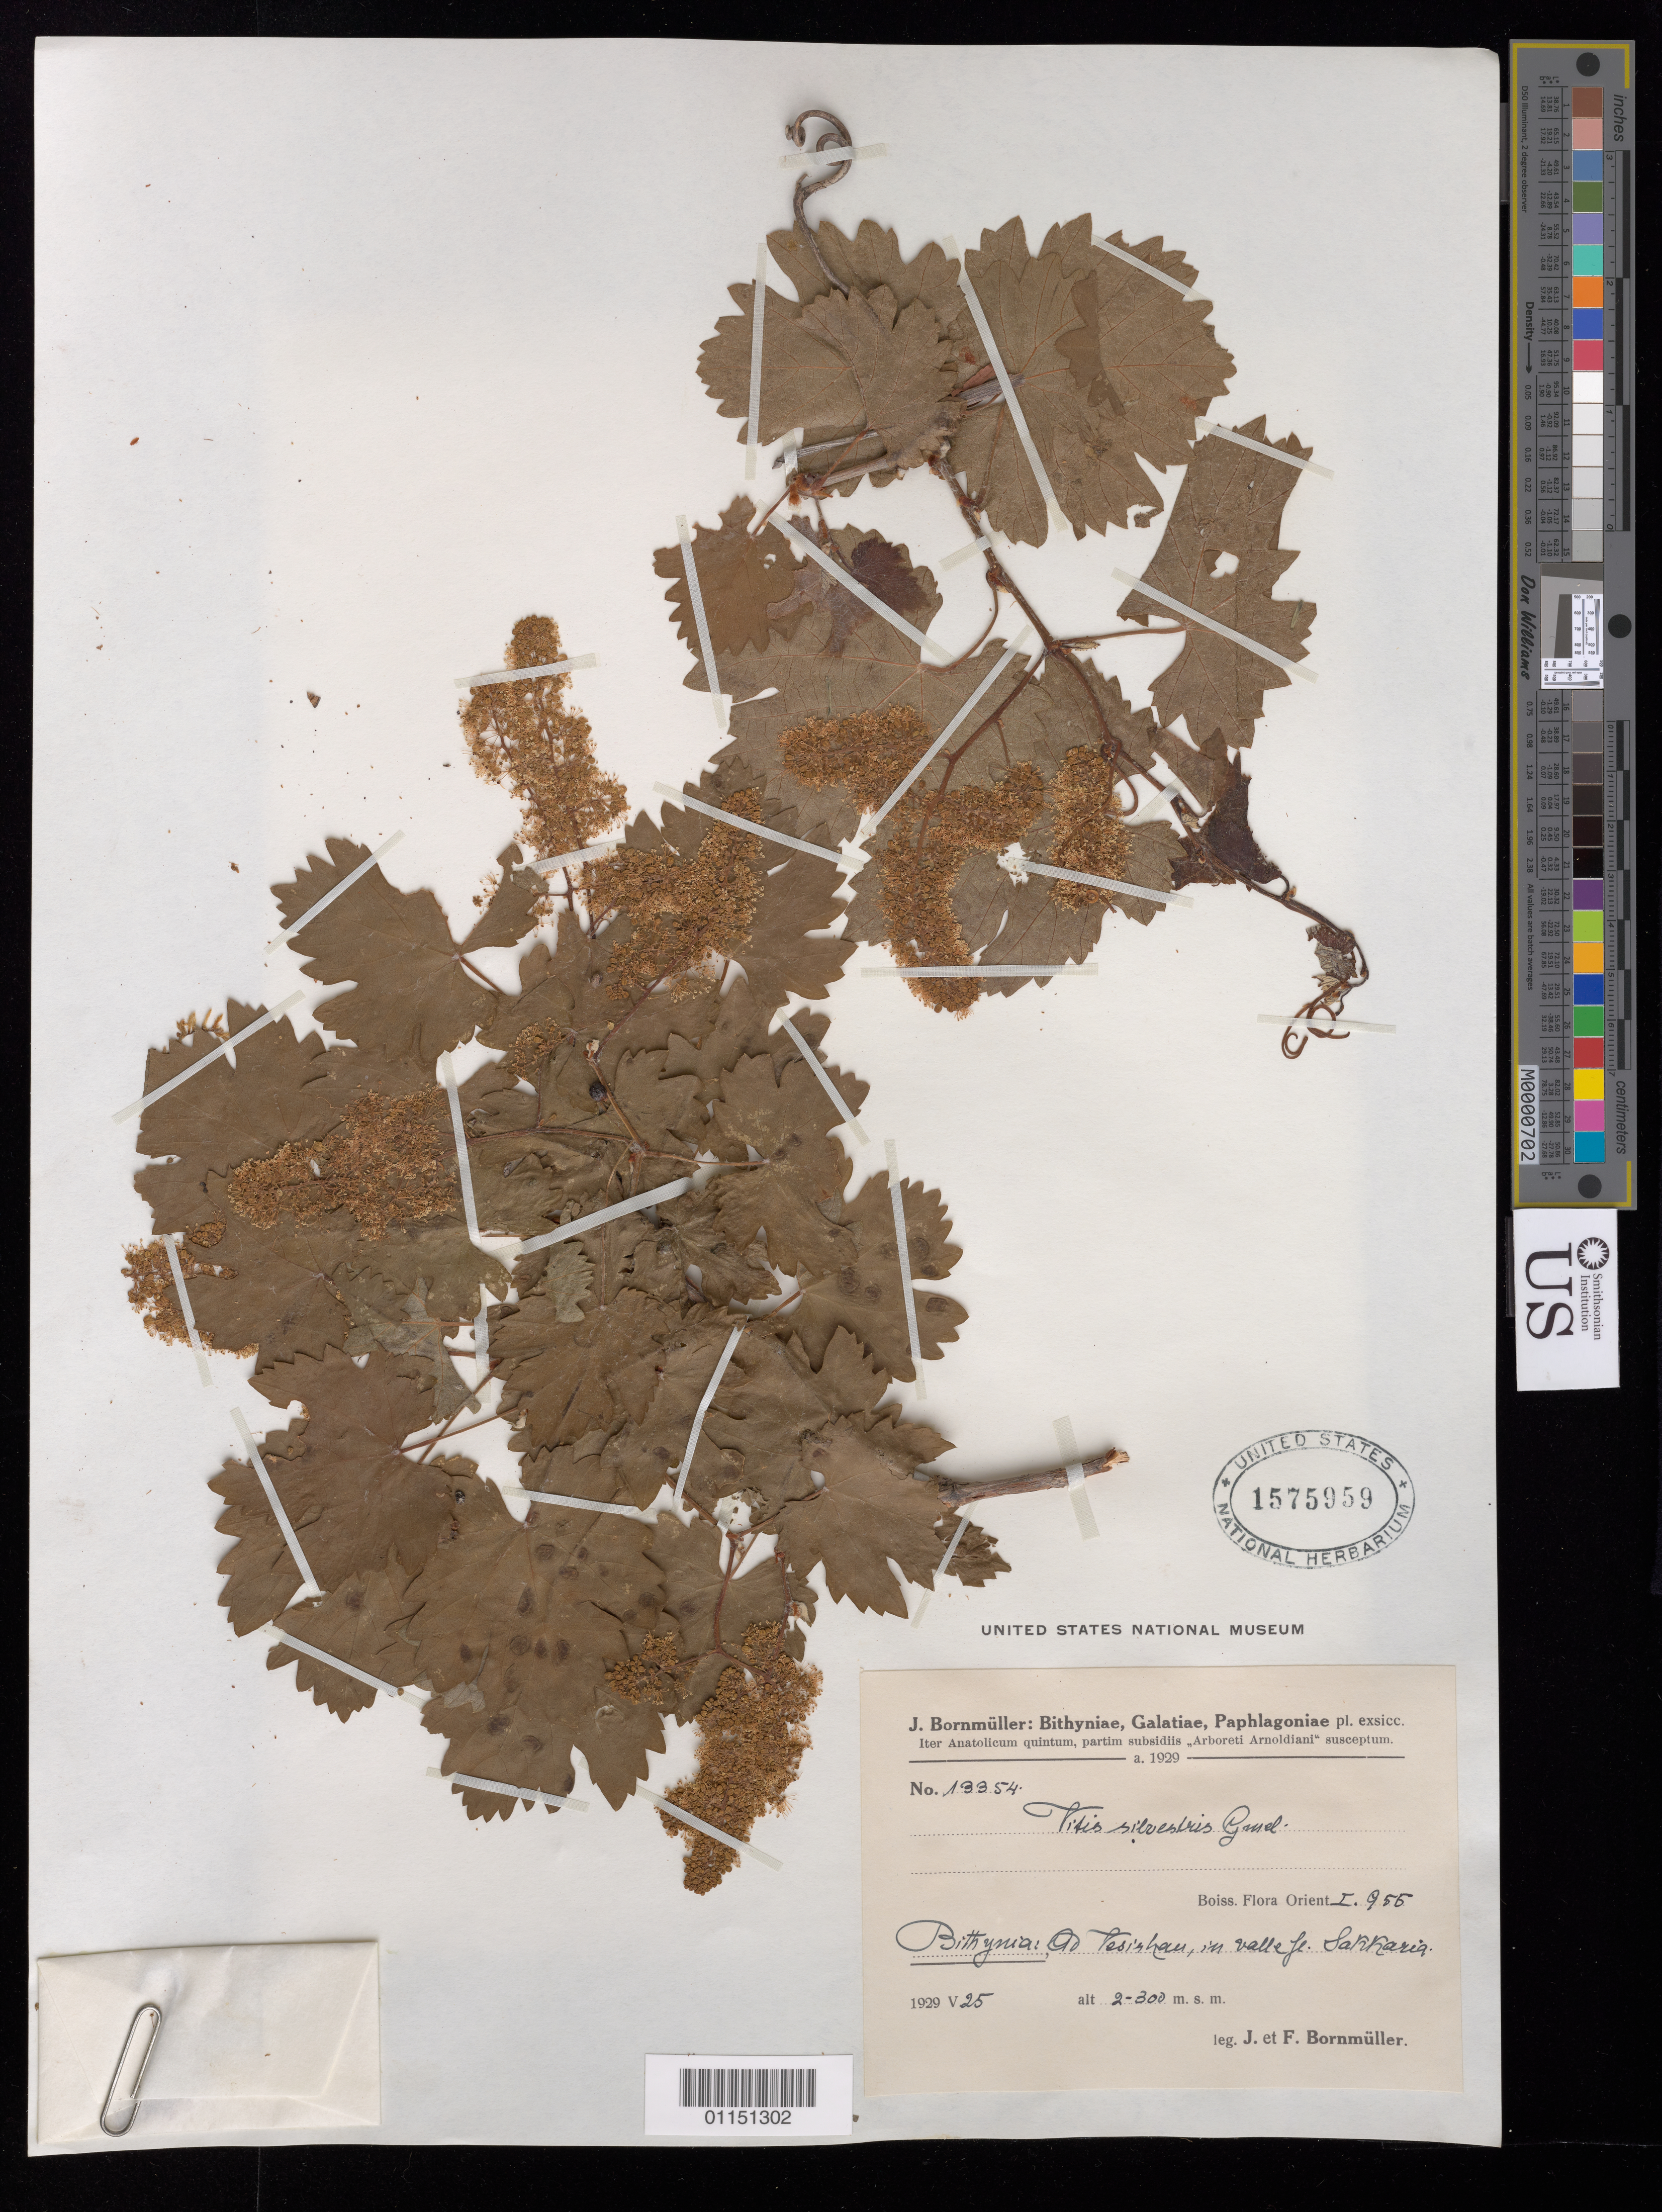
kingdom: Plantae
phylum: Tracheophyta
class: Magnoliopsida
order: Vitales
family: Vitaceae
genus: Vitis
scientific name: Vitis silvestrii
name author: Pamp.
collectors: J. Bornmüller & F. Bornmüller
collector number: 13354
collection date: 1929-05-25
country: Turkey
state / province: Bithynia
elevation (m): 2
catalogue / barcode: US 1575959